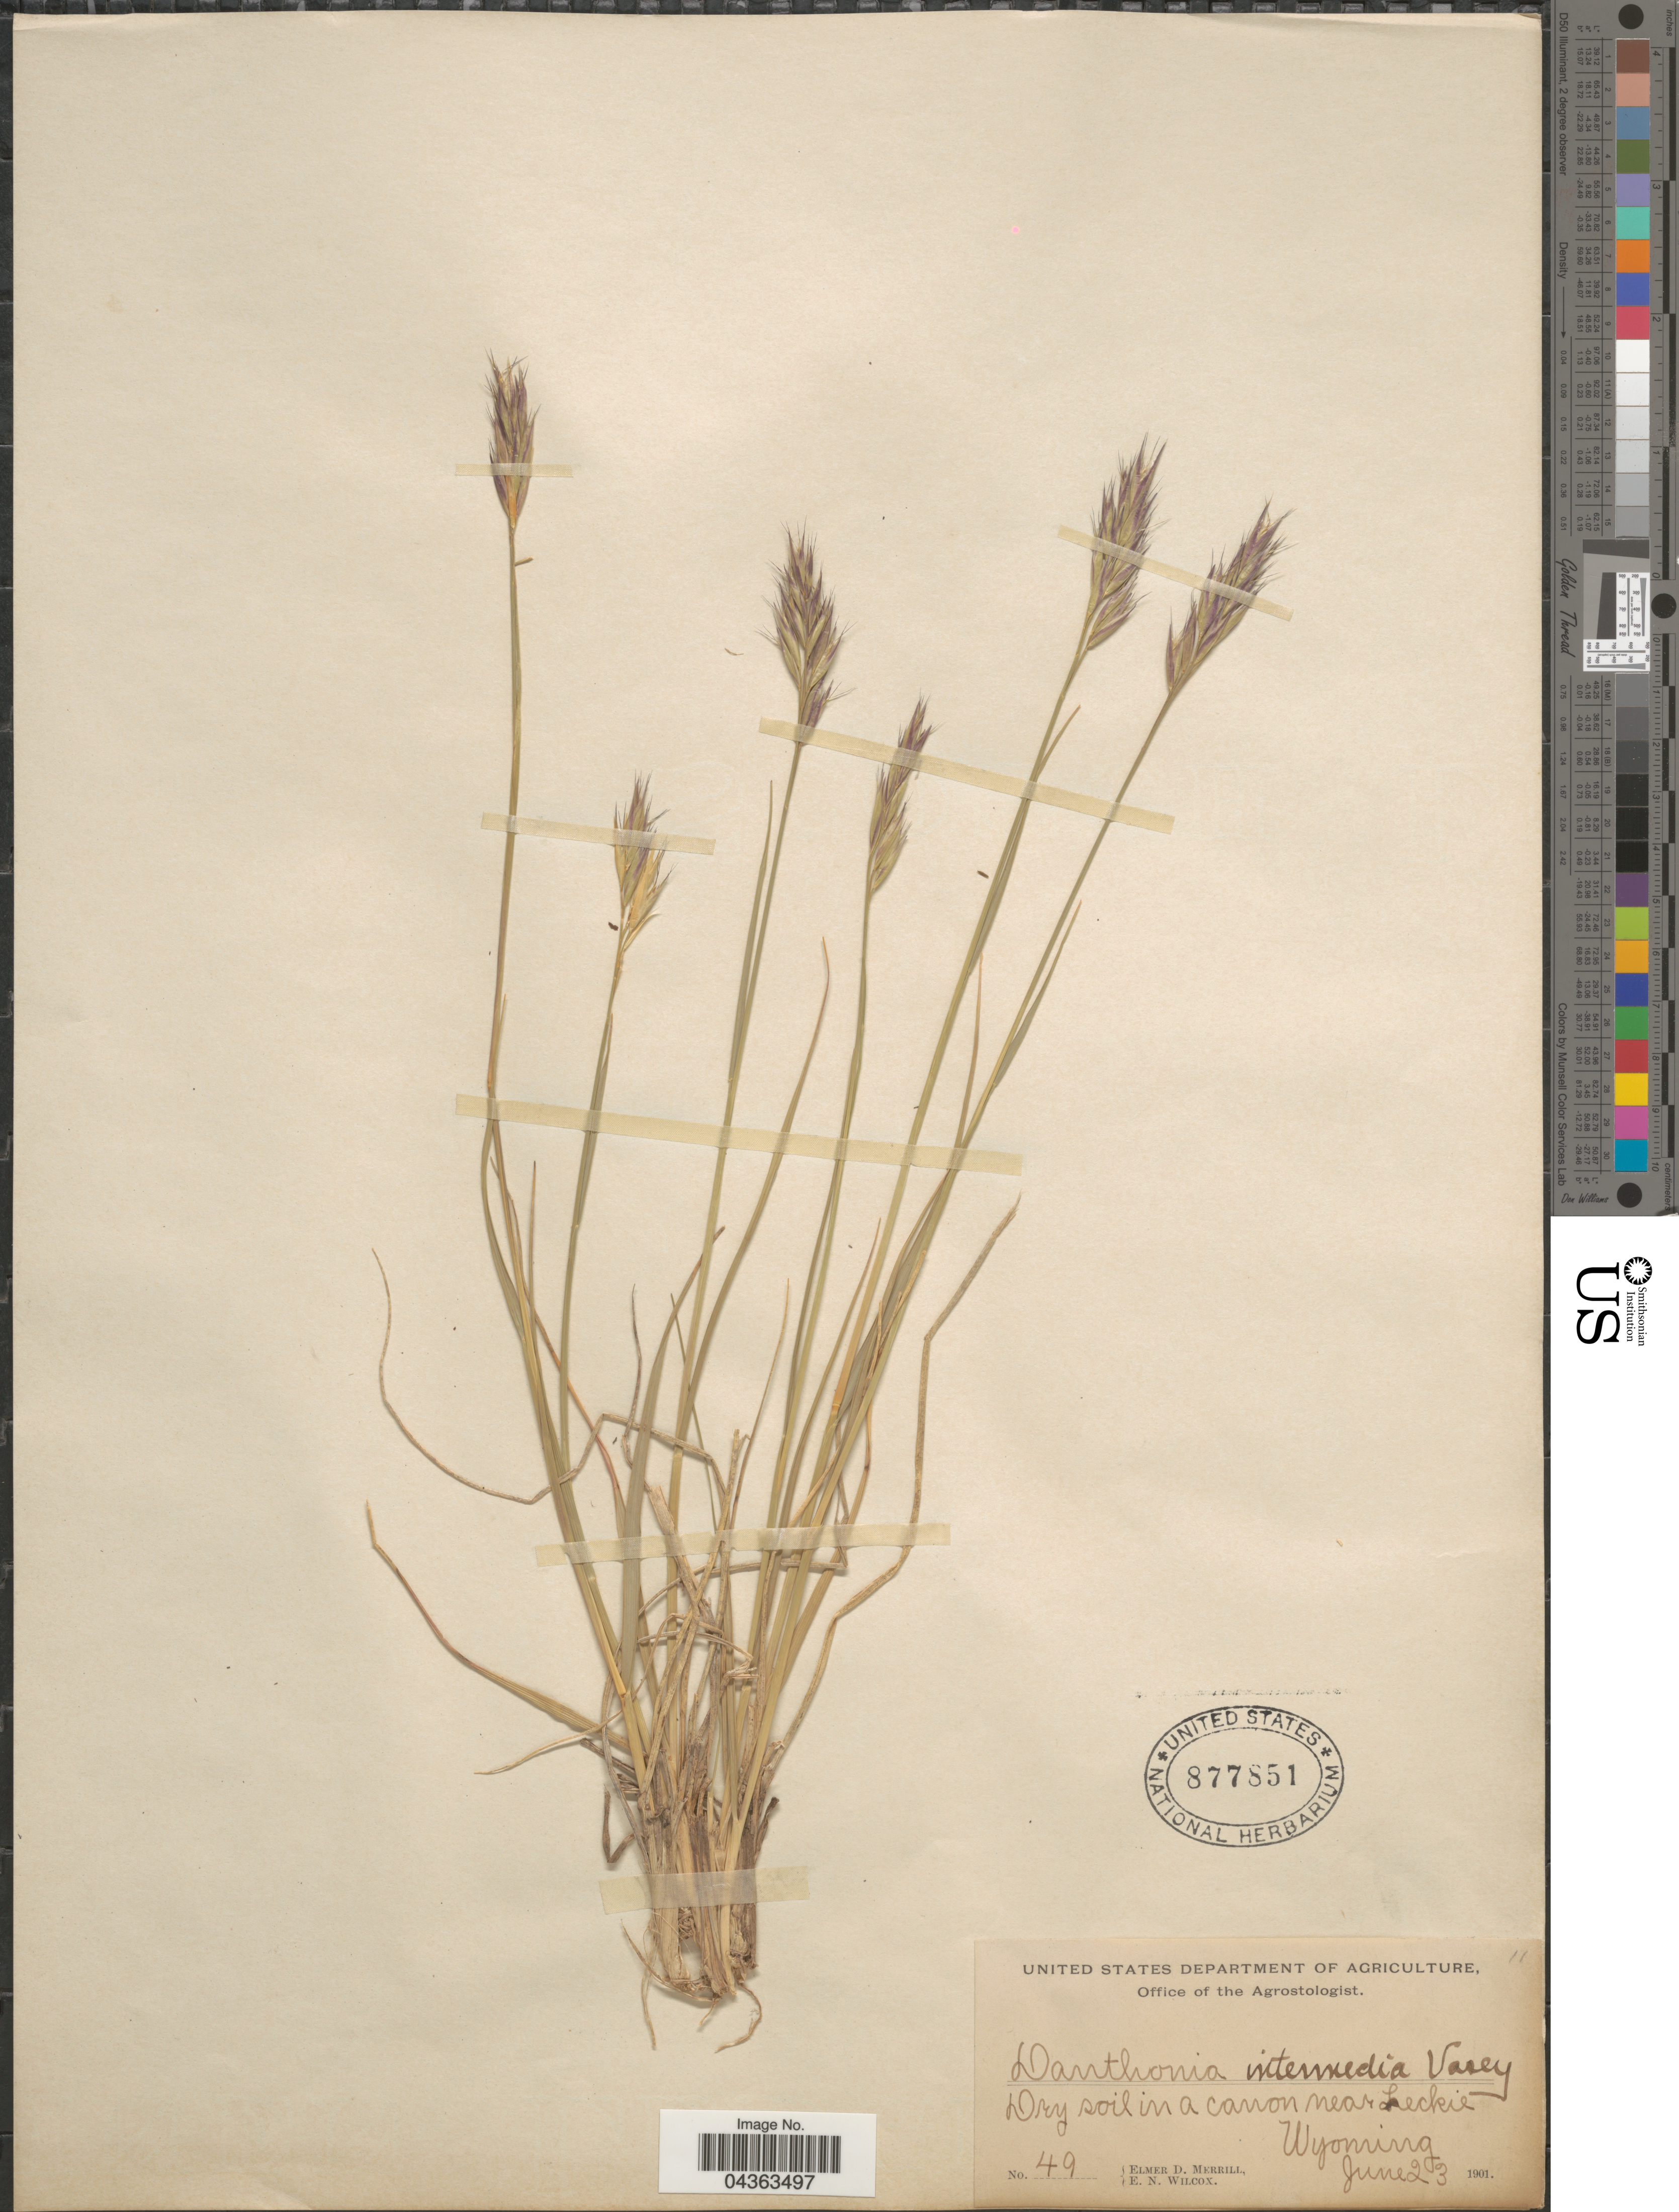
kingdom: Plantae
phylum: Tracheophyta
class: Liliopsida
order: Poales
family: Poaceae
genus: Danthonia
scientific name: Danthonia intermedia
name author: Vasey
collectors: E. D. Merrill & E. Wilcox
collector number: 49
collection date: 1901-06-23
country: United States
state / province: Wyoming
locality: Dry soil in a canon near Leckie.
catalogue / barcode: US 877851